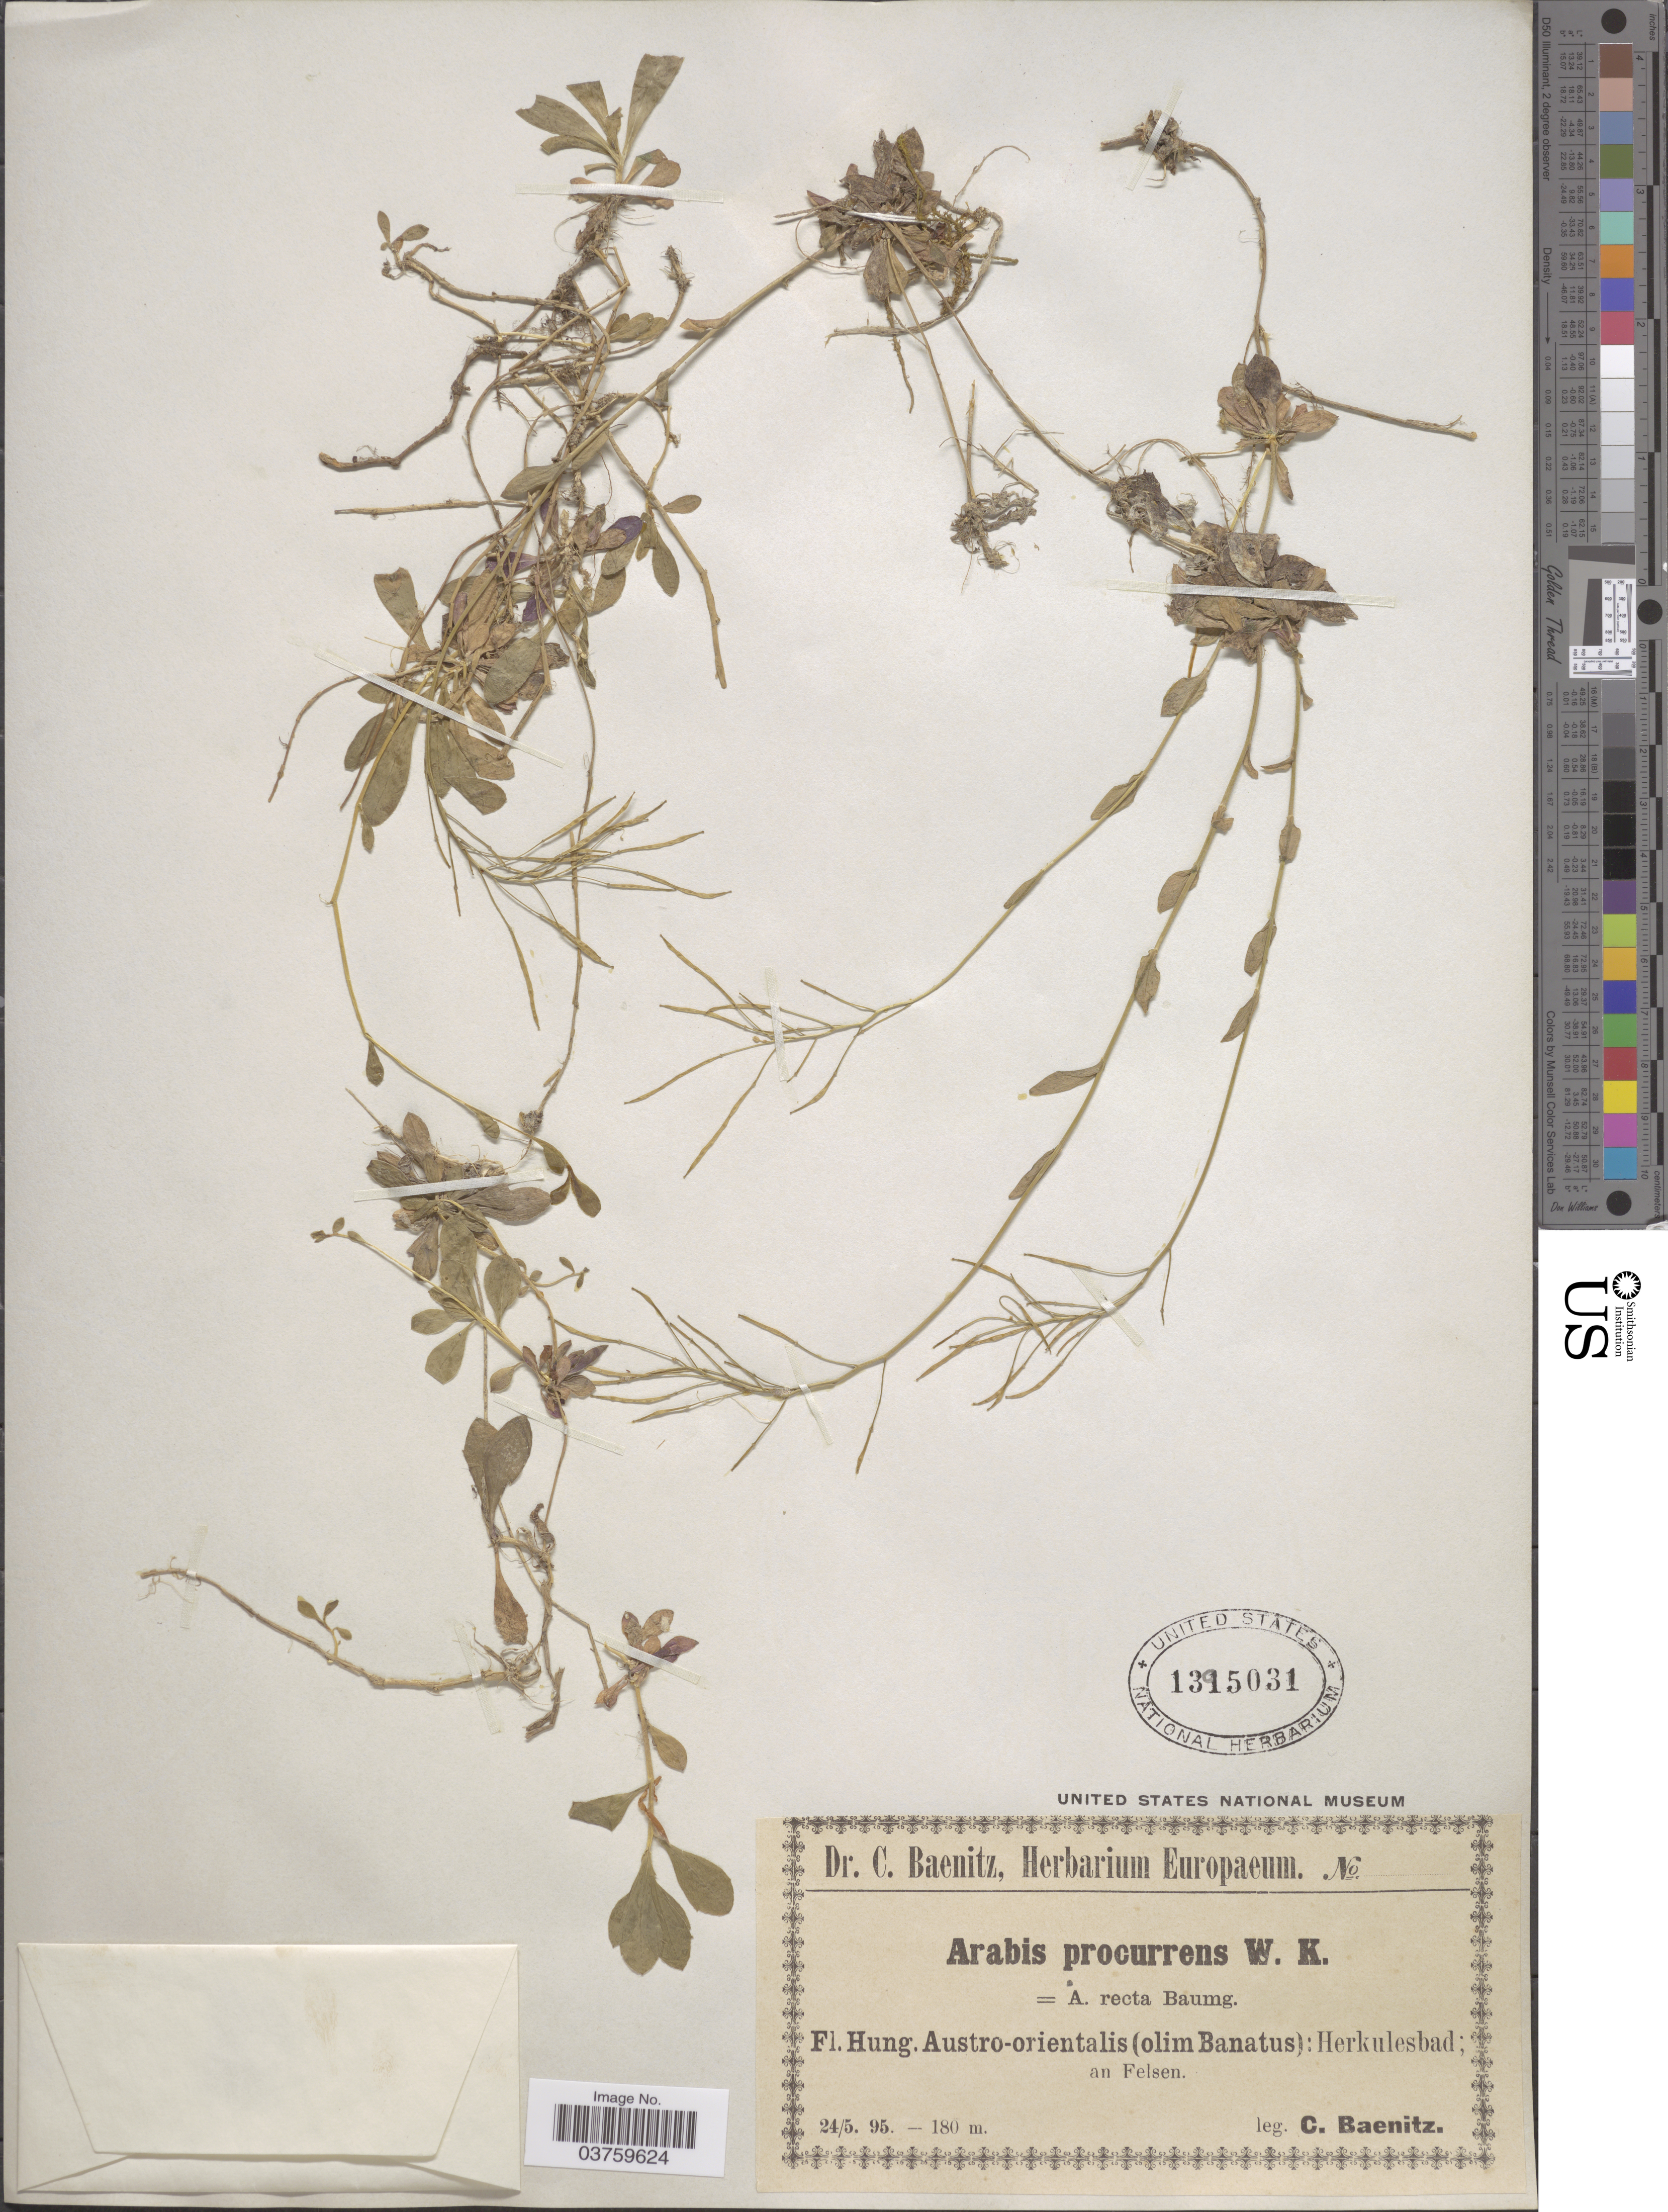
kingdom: Plantae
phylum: Tracheophyta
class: Magnoliopsida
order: Brassicales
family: Brassicaceae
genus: Arabis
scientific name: Arabis procurrens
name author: Waldst. & Kit.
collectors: C. G. Baenitz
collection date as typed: Transcribed d/m/y: 24/5/95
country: Hungary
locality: Hung. Austro-orientalis (olim Banatus): Herkulesbad; an Felsen.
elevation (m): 180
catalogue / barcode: US 1395031